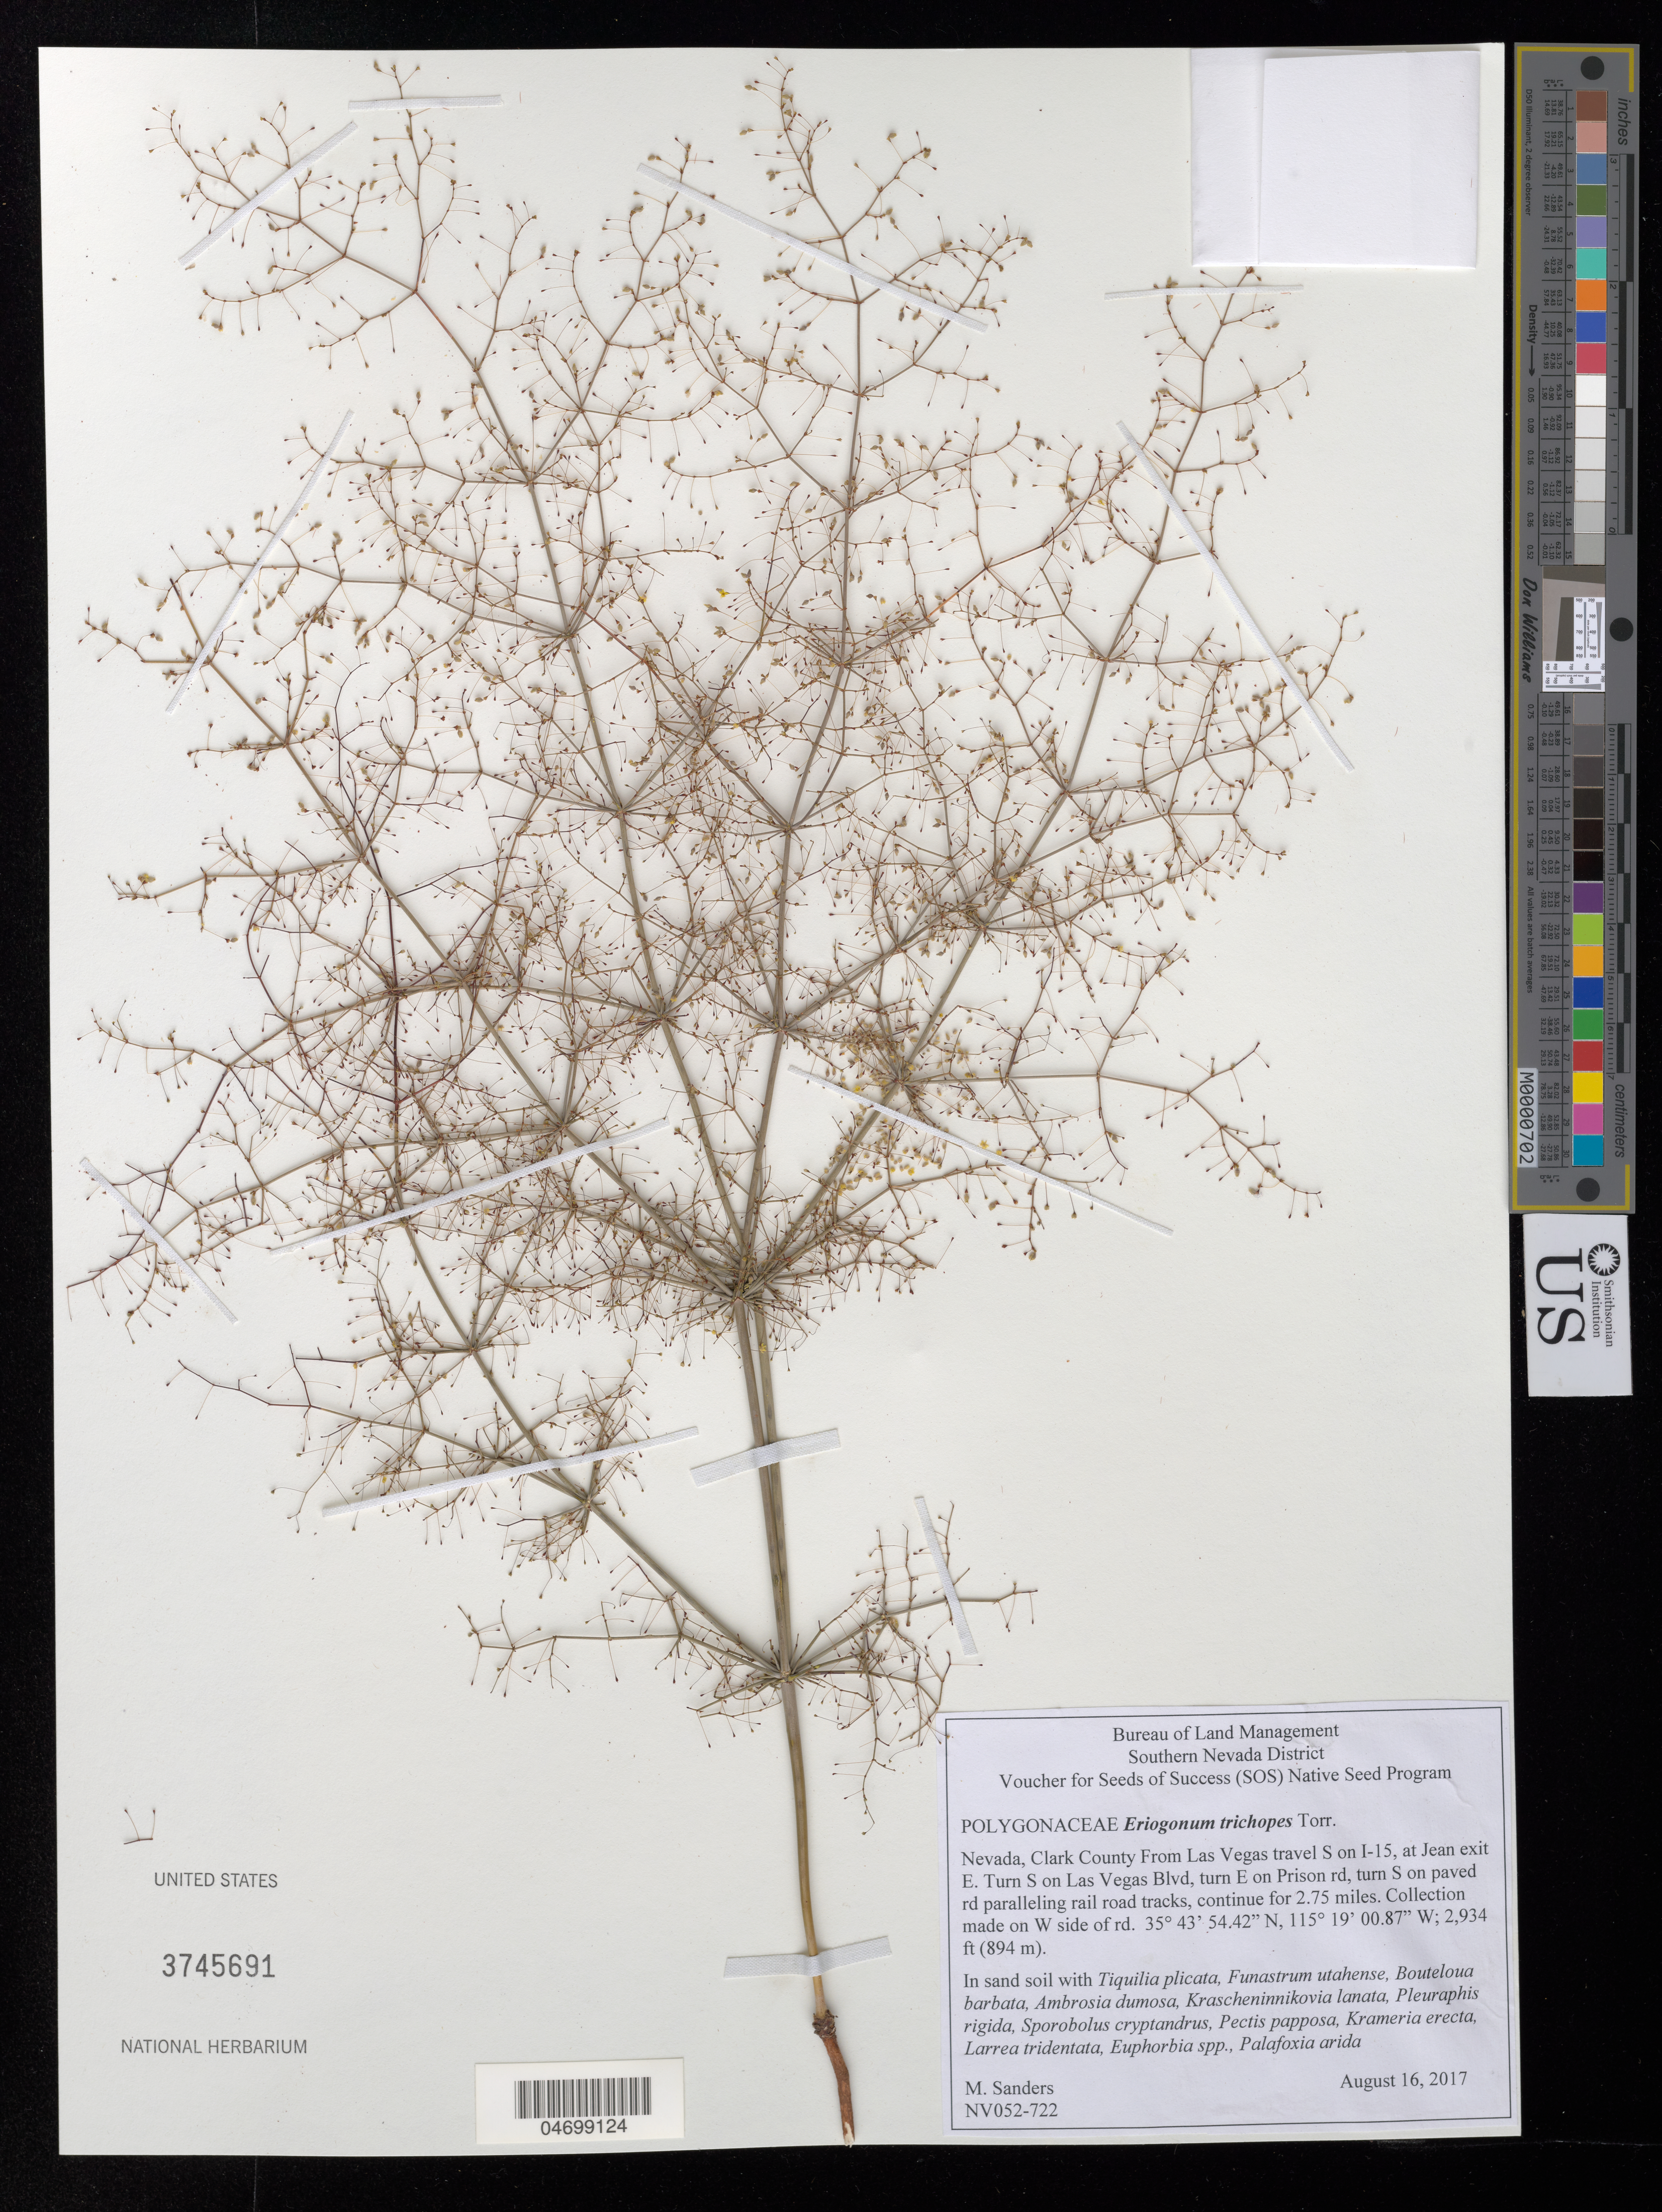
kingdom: Plantae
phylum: Tracheophyta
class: Magnoliopsida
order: Caryophyllales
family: Polygonaceae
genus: Eriogonum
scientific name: Eriogonum trichopes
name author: Torr.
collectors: M. Sanders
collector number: NV052-722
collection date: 2017-08-16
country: United States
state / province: Nevada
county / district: Clark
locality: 2.75 mi S on paved rd from Prison Rd.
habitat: In sand soil. With Tiquilia plicata, Bouteloua barbata, Ambrosia dumosa, etc.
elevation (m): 894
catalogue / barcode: US 3745691